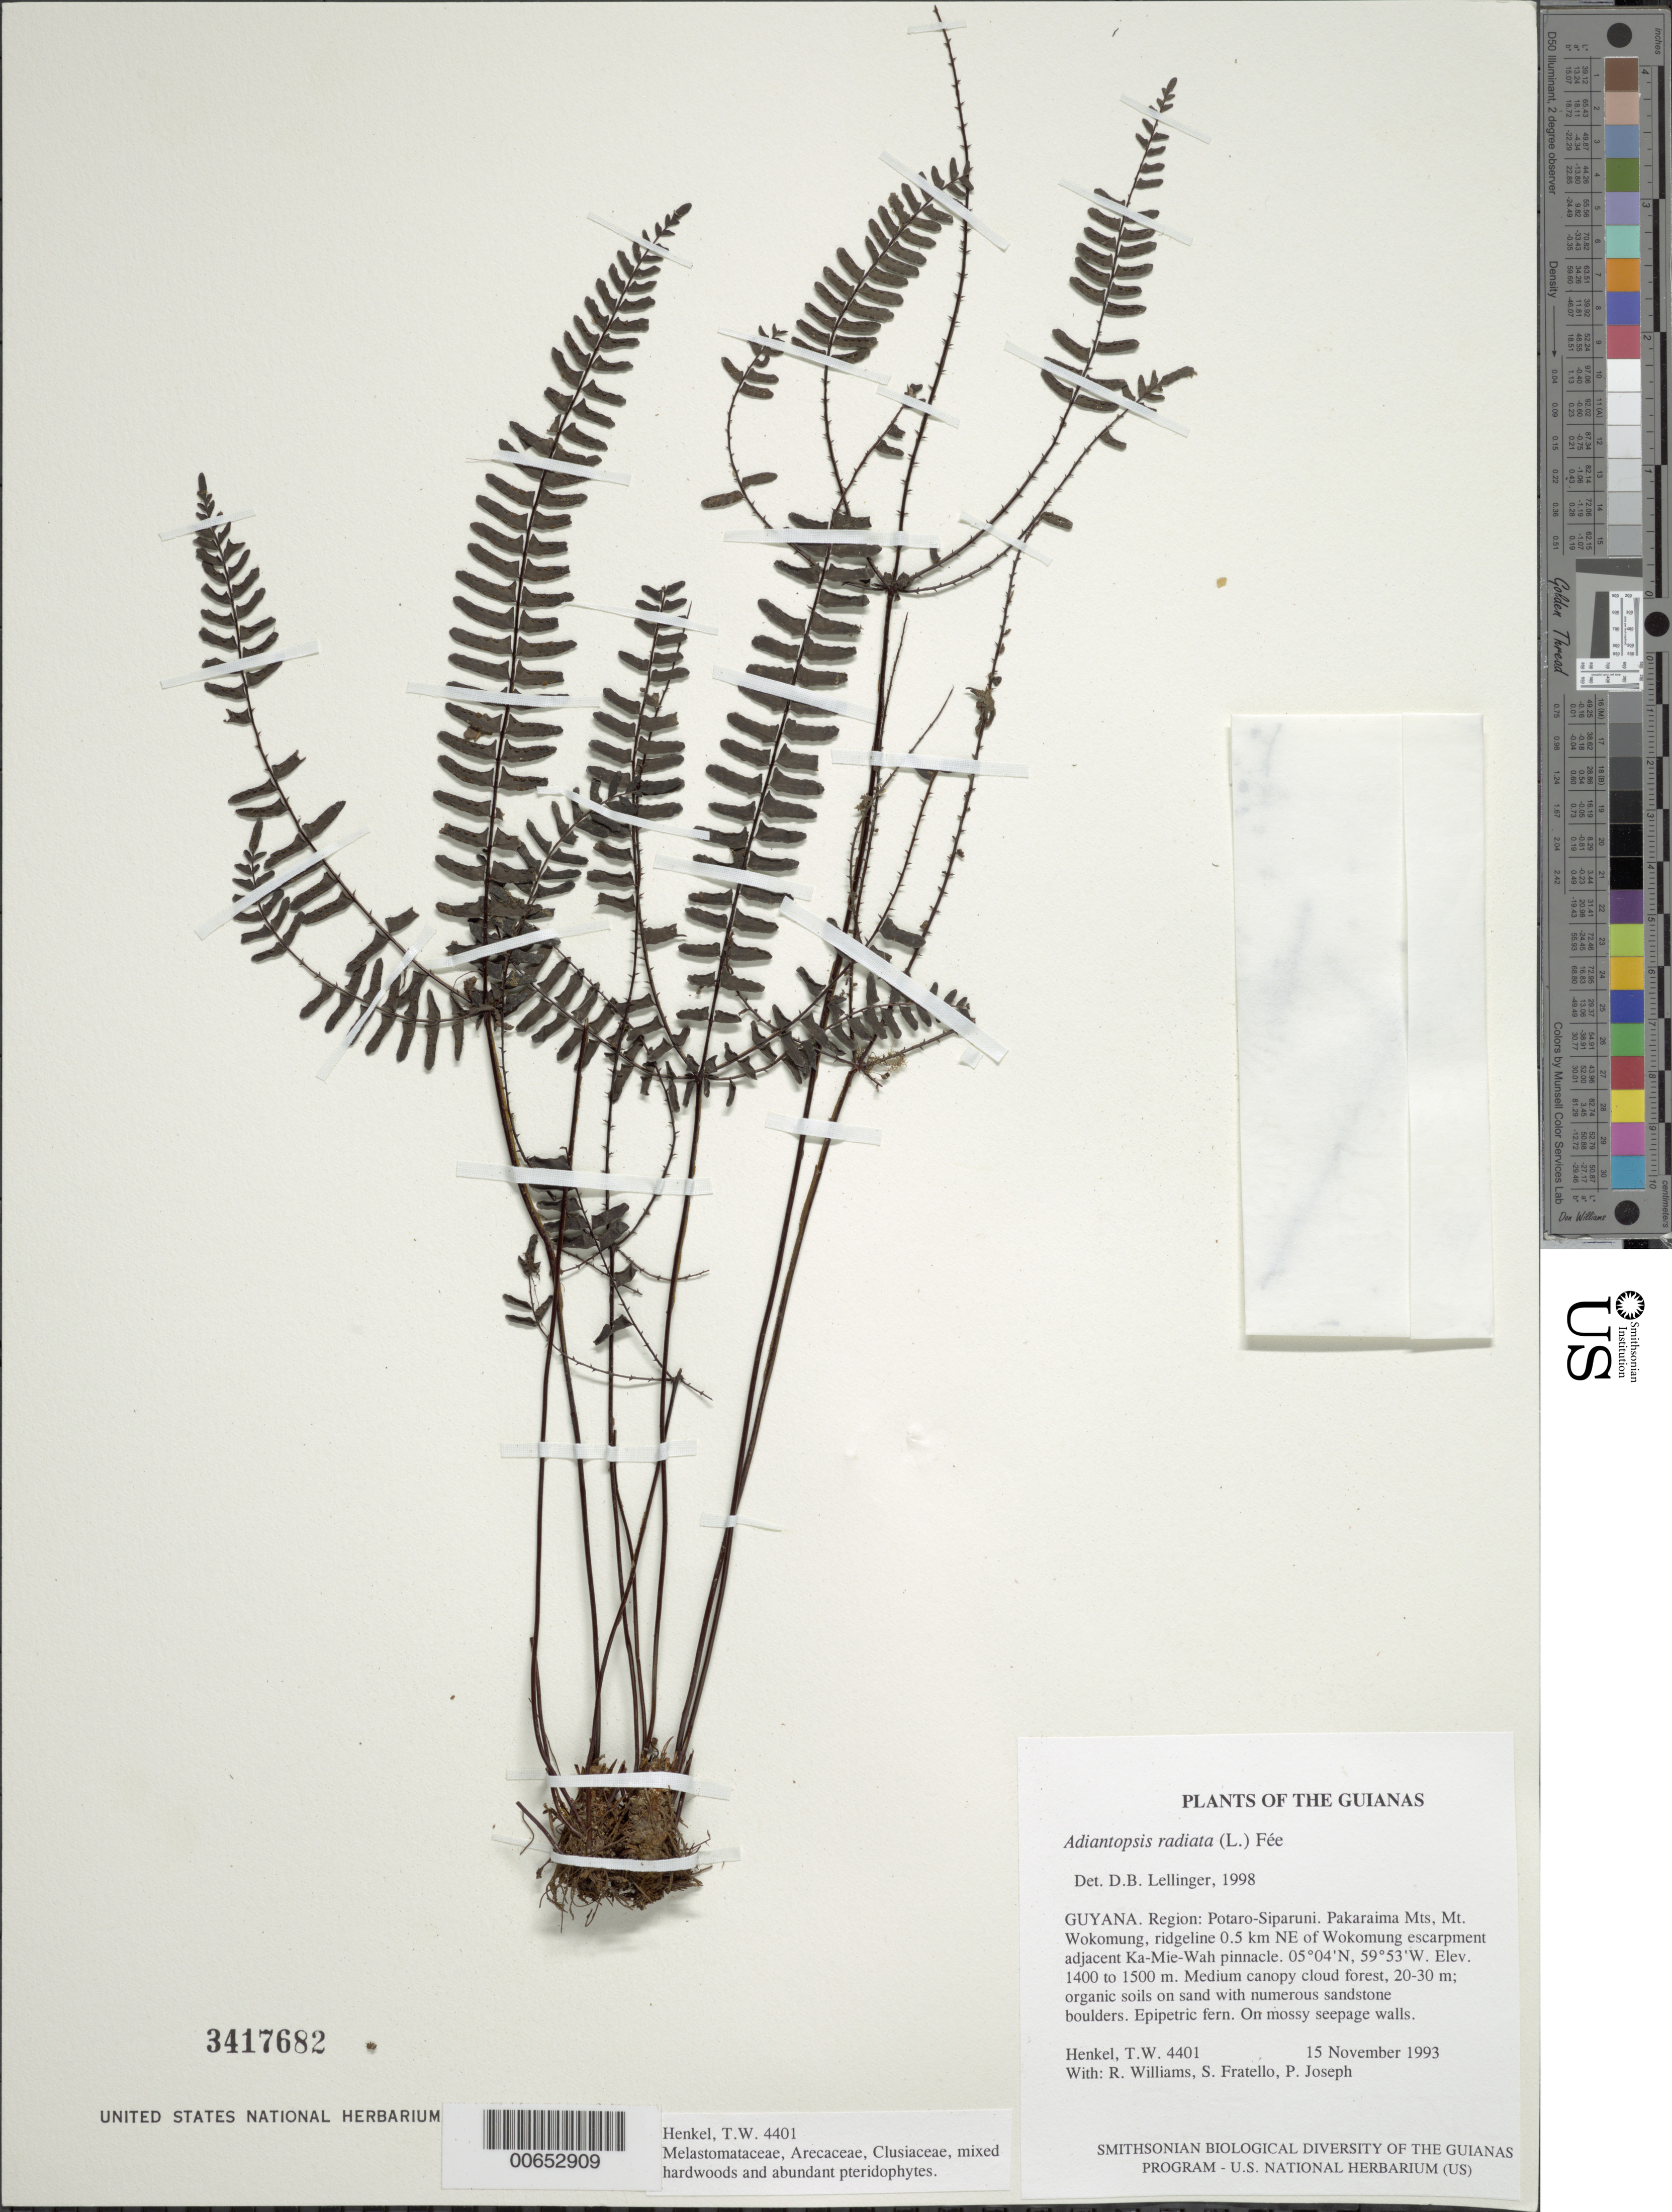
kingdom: Plantae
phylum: Tracheophyta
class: Polypodiopsida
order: Polypodiales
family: Pteridaceae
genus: Adiantopsis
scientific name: Adiantopsis radiata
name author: (L.) Fée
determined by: Lellinger, David B., (BOT), Smithsonian Institution - National Museum of Natural History (UNITED STATES)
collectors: T. Henkel, R. Williams, S. Fratello & P. Joseph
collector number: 4401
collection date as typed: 15 November 1993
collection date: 1993-11-15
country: Guyana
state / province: Potaro-Siparuni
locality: Pakaraima Mts, Mt. Wokomung, ridgeline 0.5 km NE of Wokomung escarpment adjacent Ka-Mie-Wah pinnacle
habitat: Medium canopy cloud forest, 20-30 m; organic soils on sand with numerous sandstone boulders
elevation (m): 1400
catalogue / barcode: US 3417682